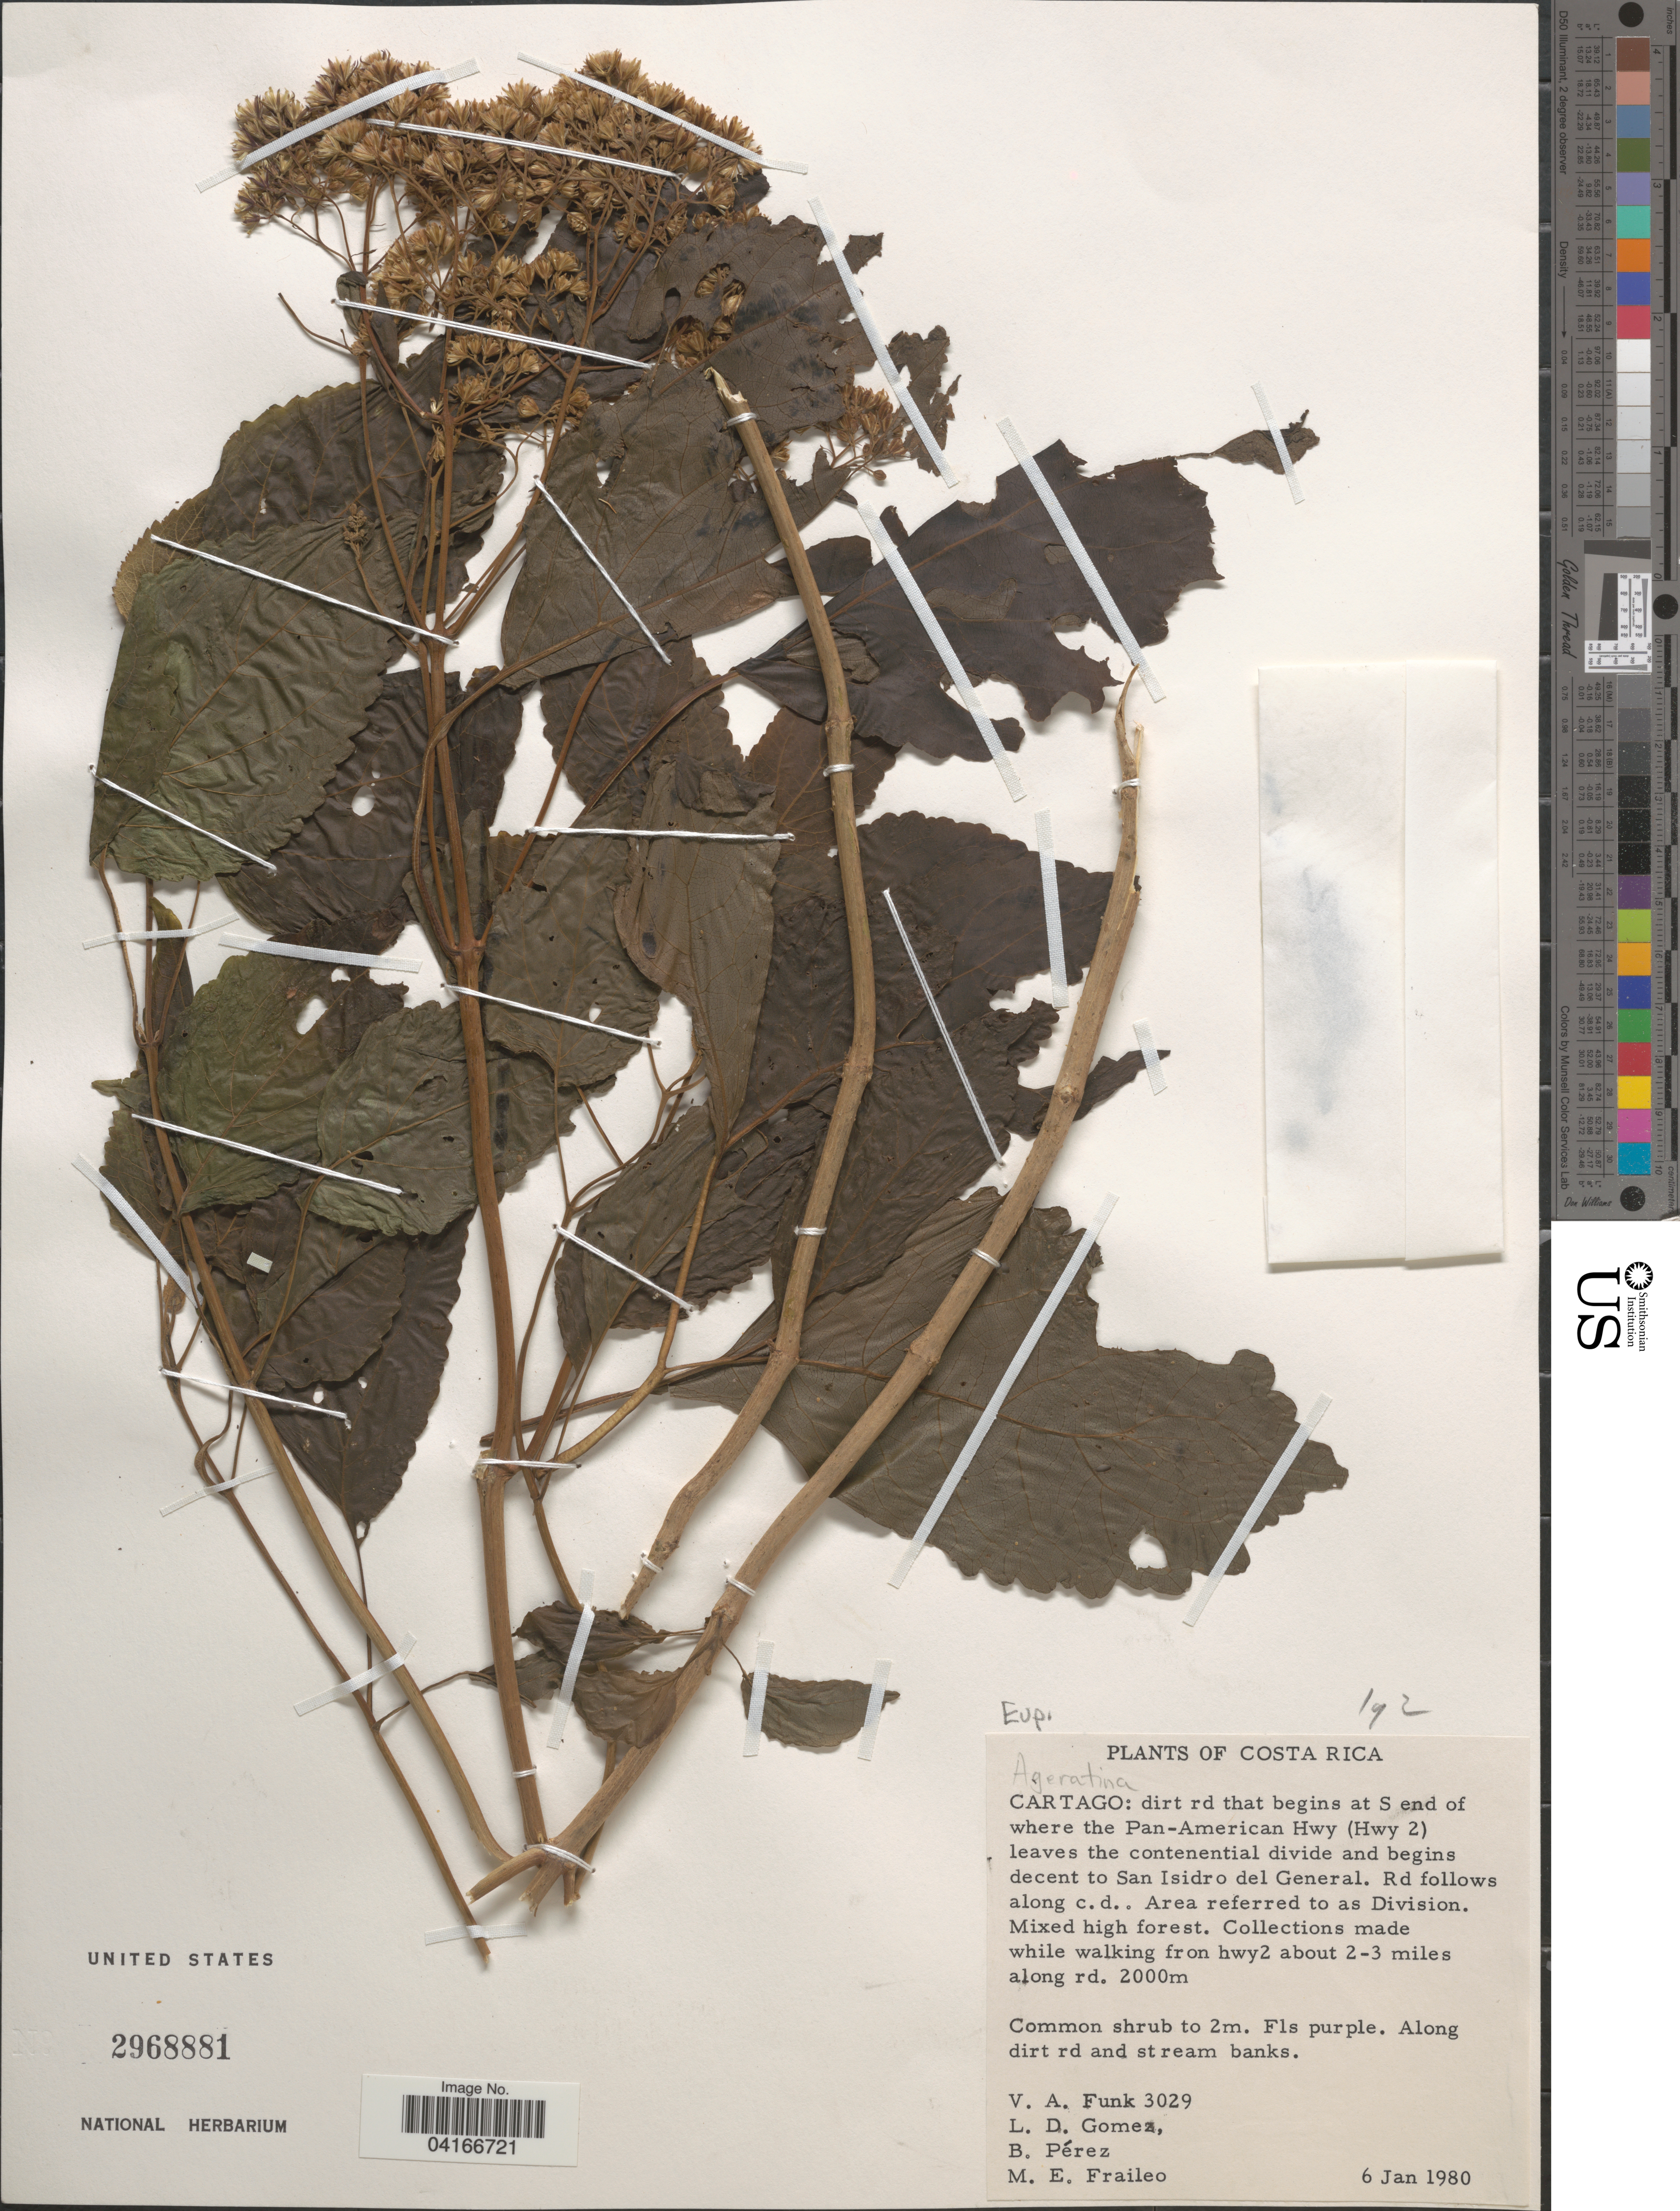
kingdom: Plantae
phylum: Tracheophyta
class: Magnoliopsida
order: Asterales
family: Asteraceae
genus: Ageratina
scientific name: Ageratina sp.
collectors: V. Funk, L. D. Gómez, B. Pérez & M. Fraileo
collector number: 3029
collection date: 1980-01-06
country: Costa Rica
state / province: Cartago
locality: Dirt rd that begins at S end of where the Pan-American Hwy (hwy 2) leaves the contenential divide and begins decent to San Isidro del General. Rd follows along c.d. Area referred to as Division. Collections made while walking from Hwy 2 about 2-3 miles along rd.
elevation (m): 2000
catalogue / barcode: US 2968881